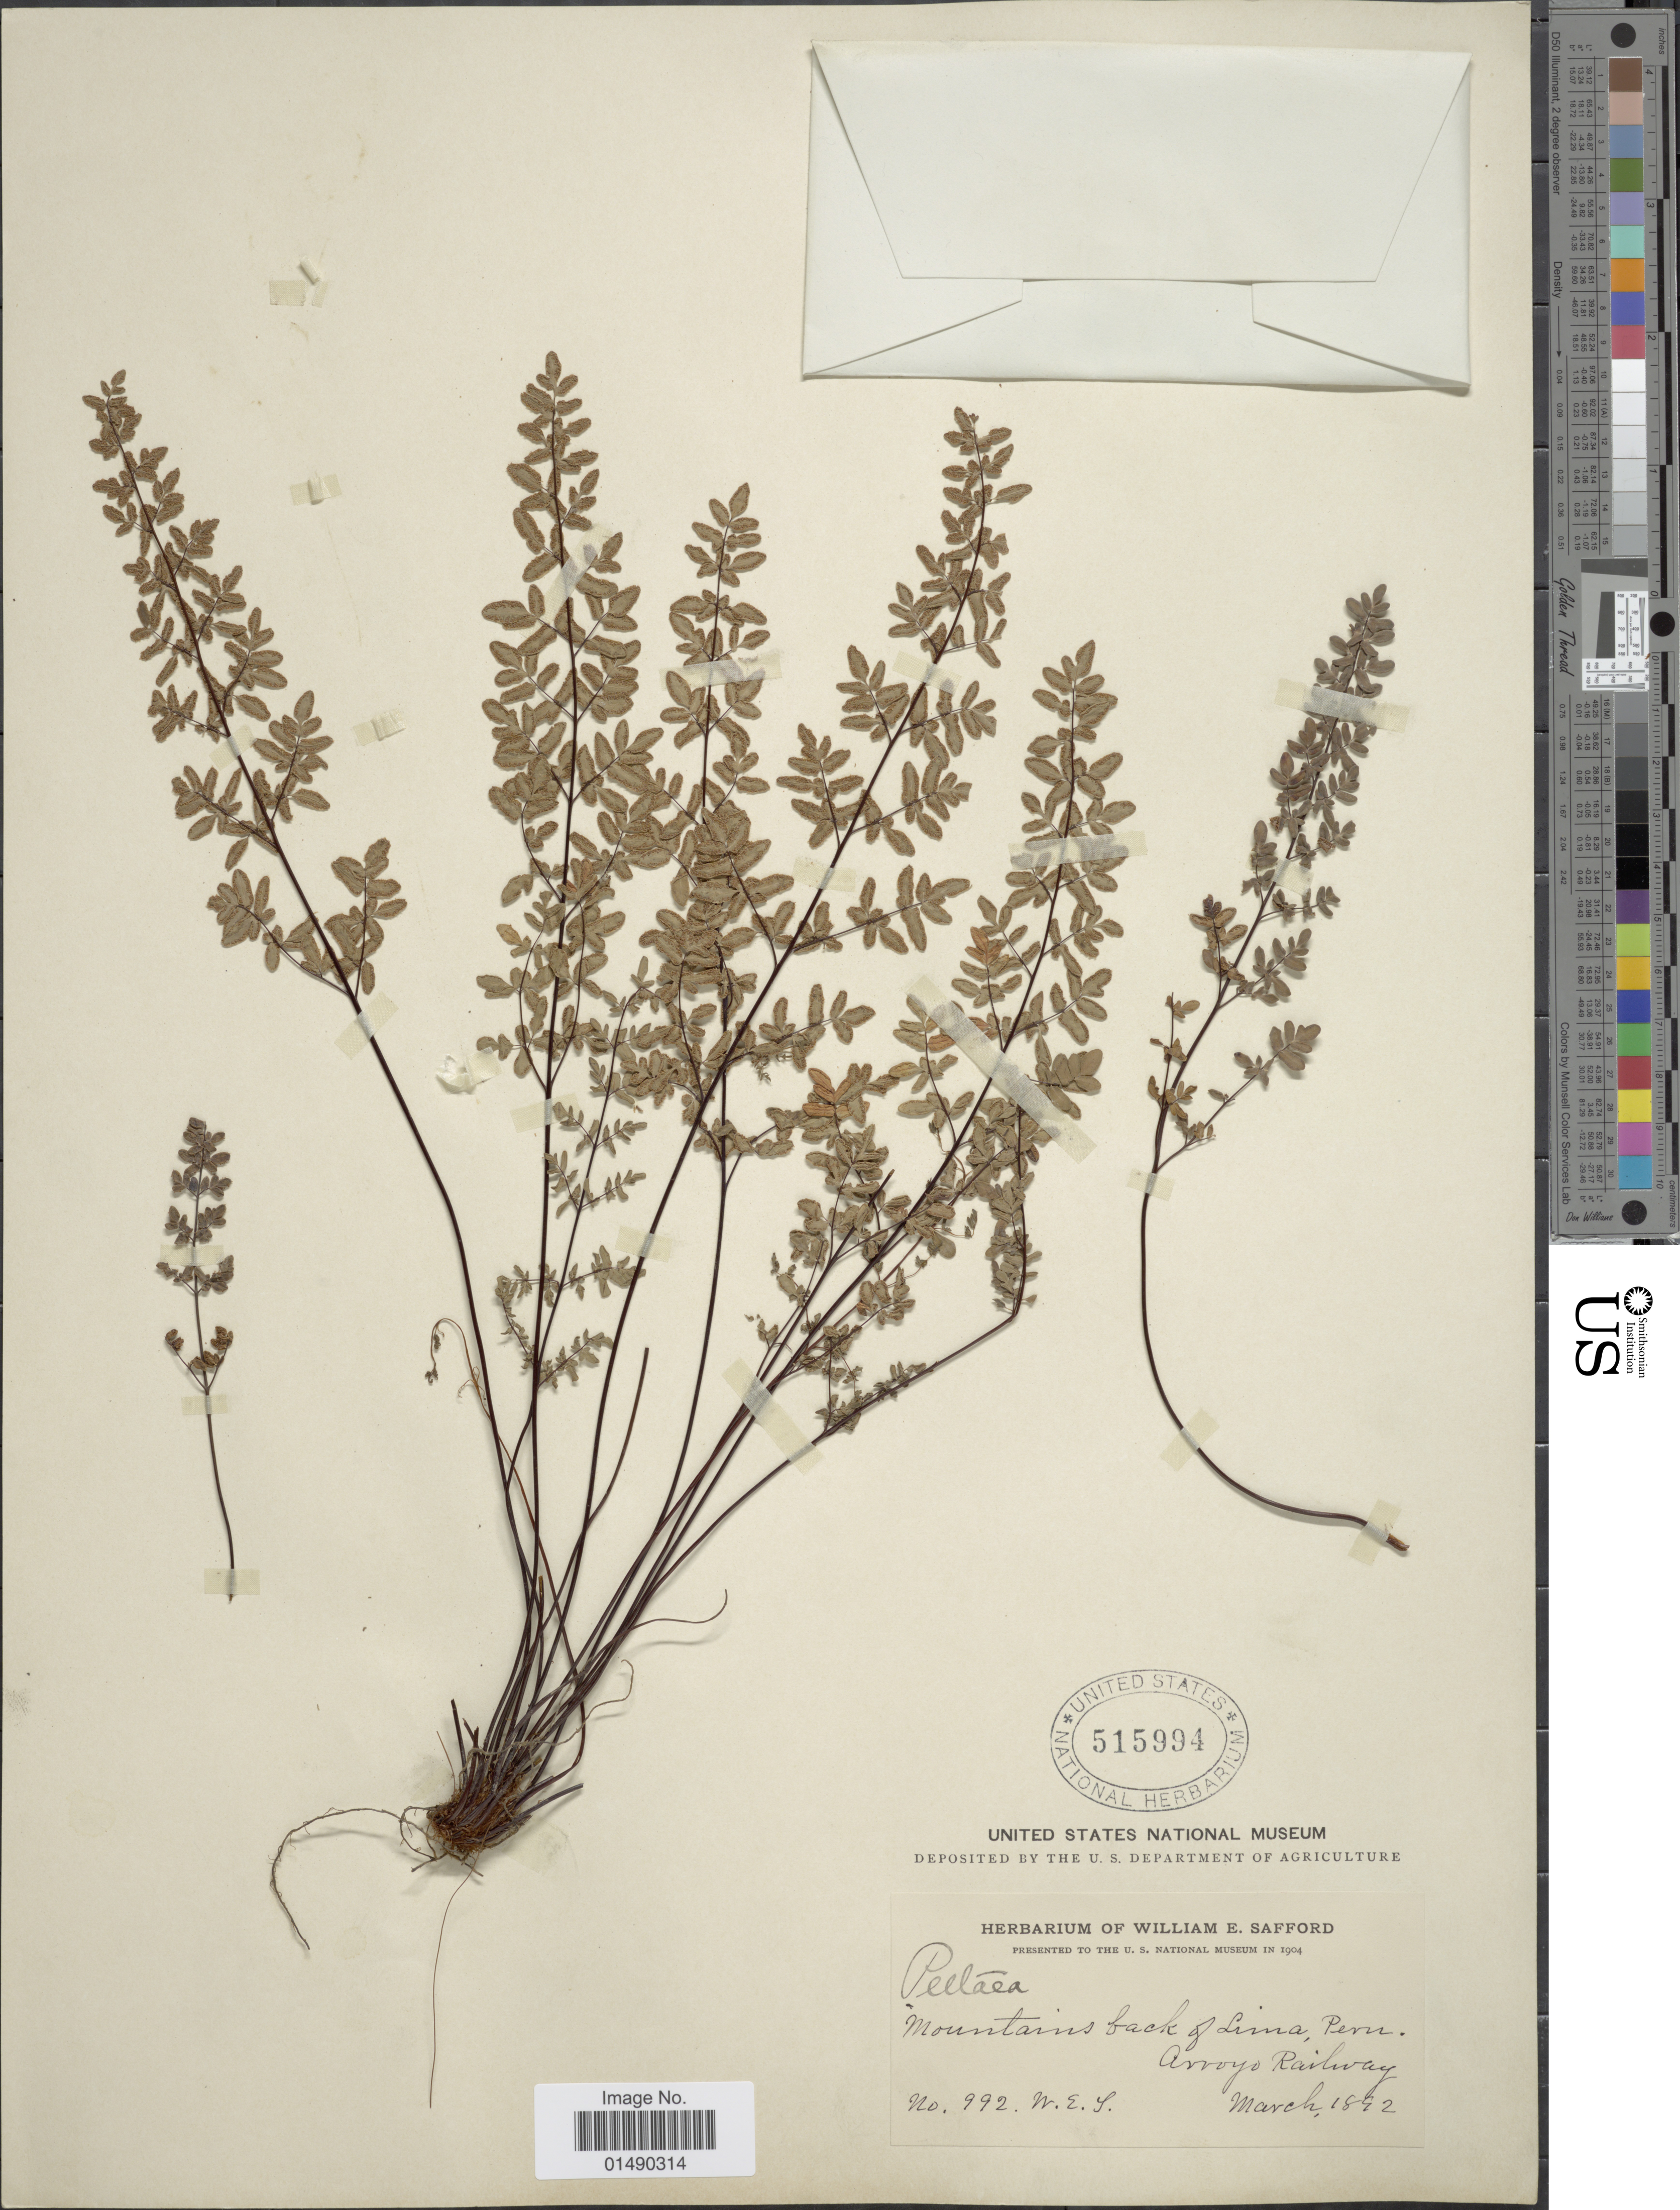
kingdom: Plantae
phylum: Tracheophyta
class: Polypodiopsida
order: Polypodiales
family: Pteridaceae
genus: Argyrochosma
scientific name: Argyrochosma nivea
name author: (Poir.) Windham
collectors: W. E. Safford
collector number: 992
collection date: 1892-03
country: Peru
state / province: Lima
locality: Mountains back of Lima, Peru. Arroyo Railway.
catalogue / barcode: US 515994